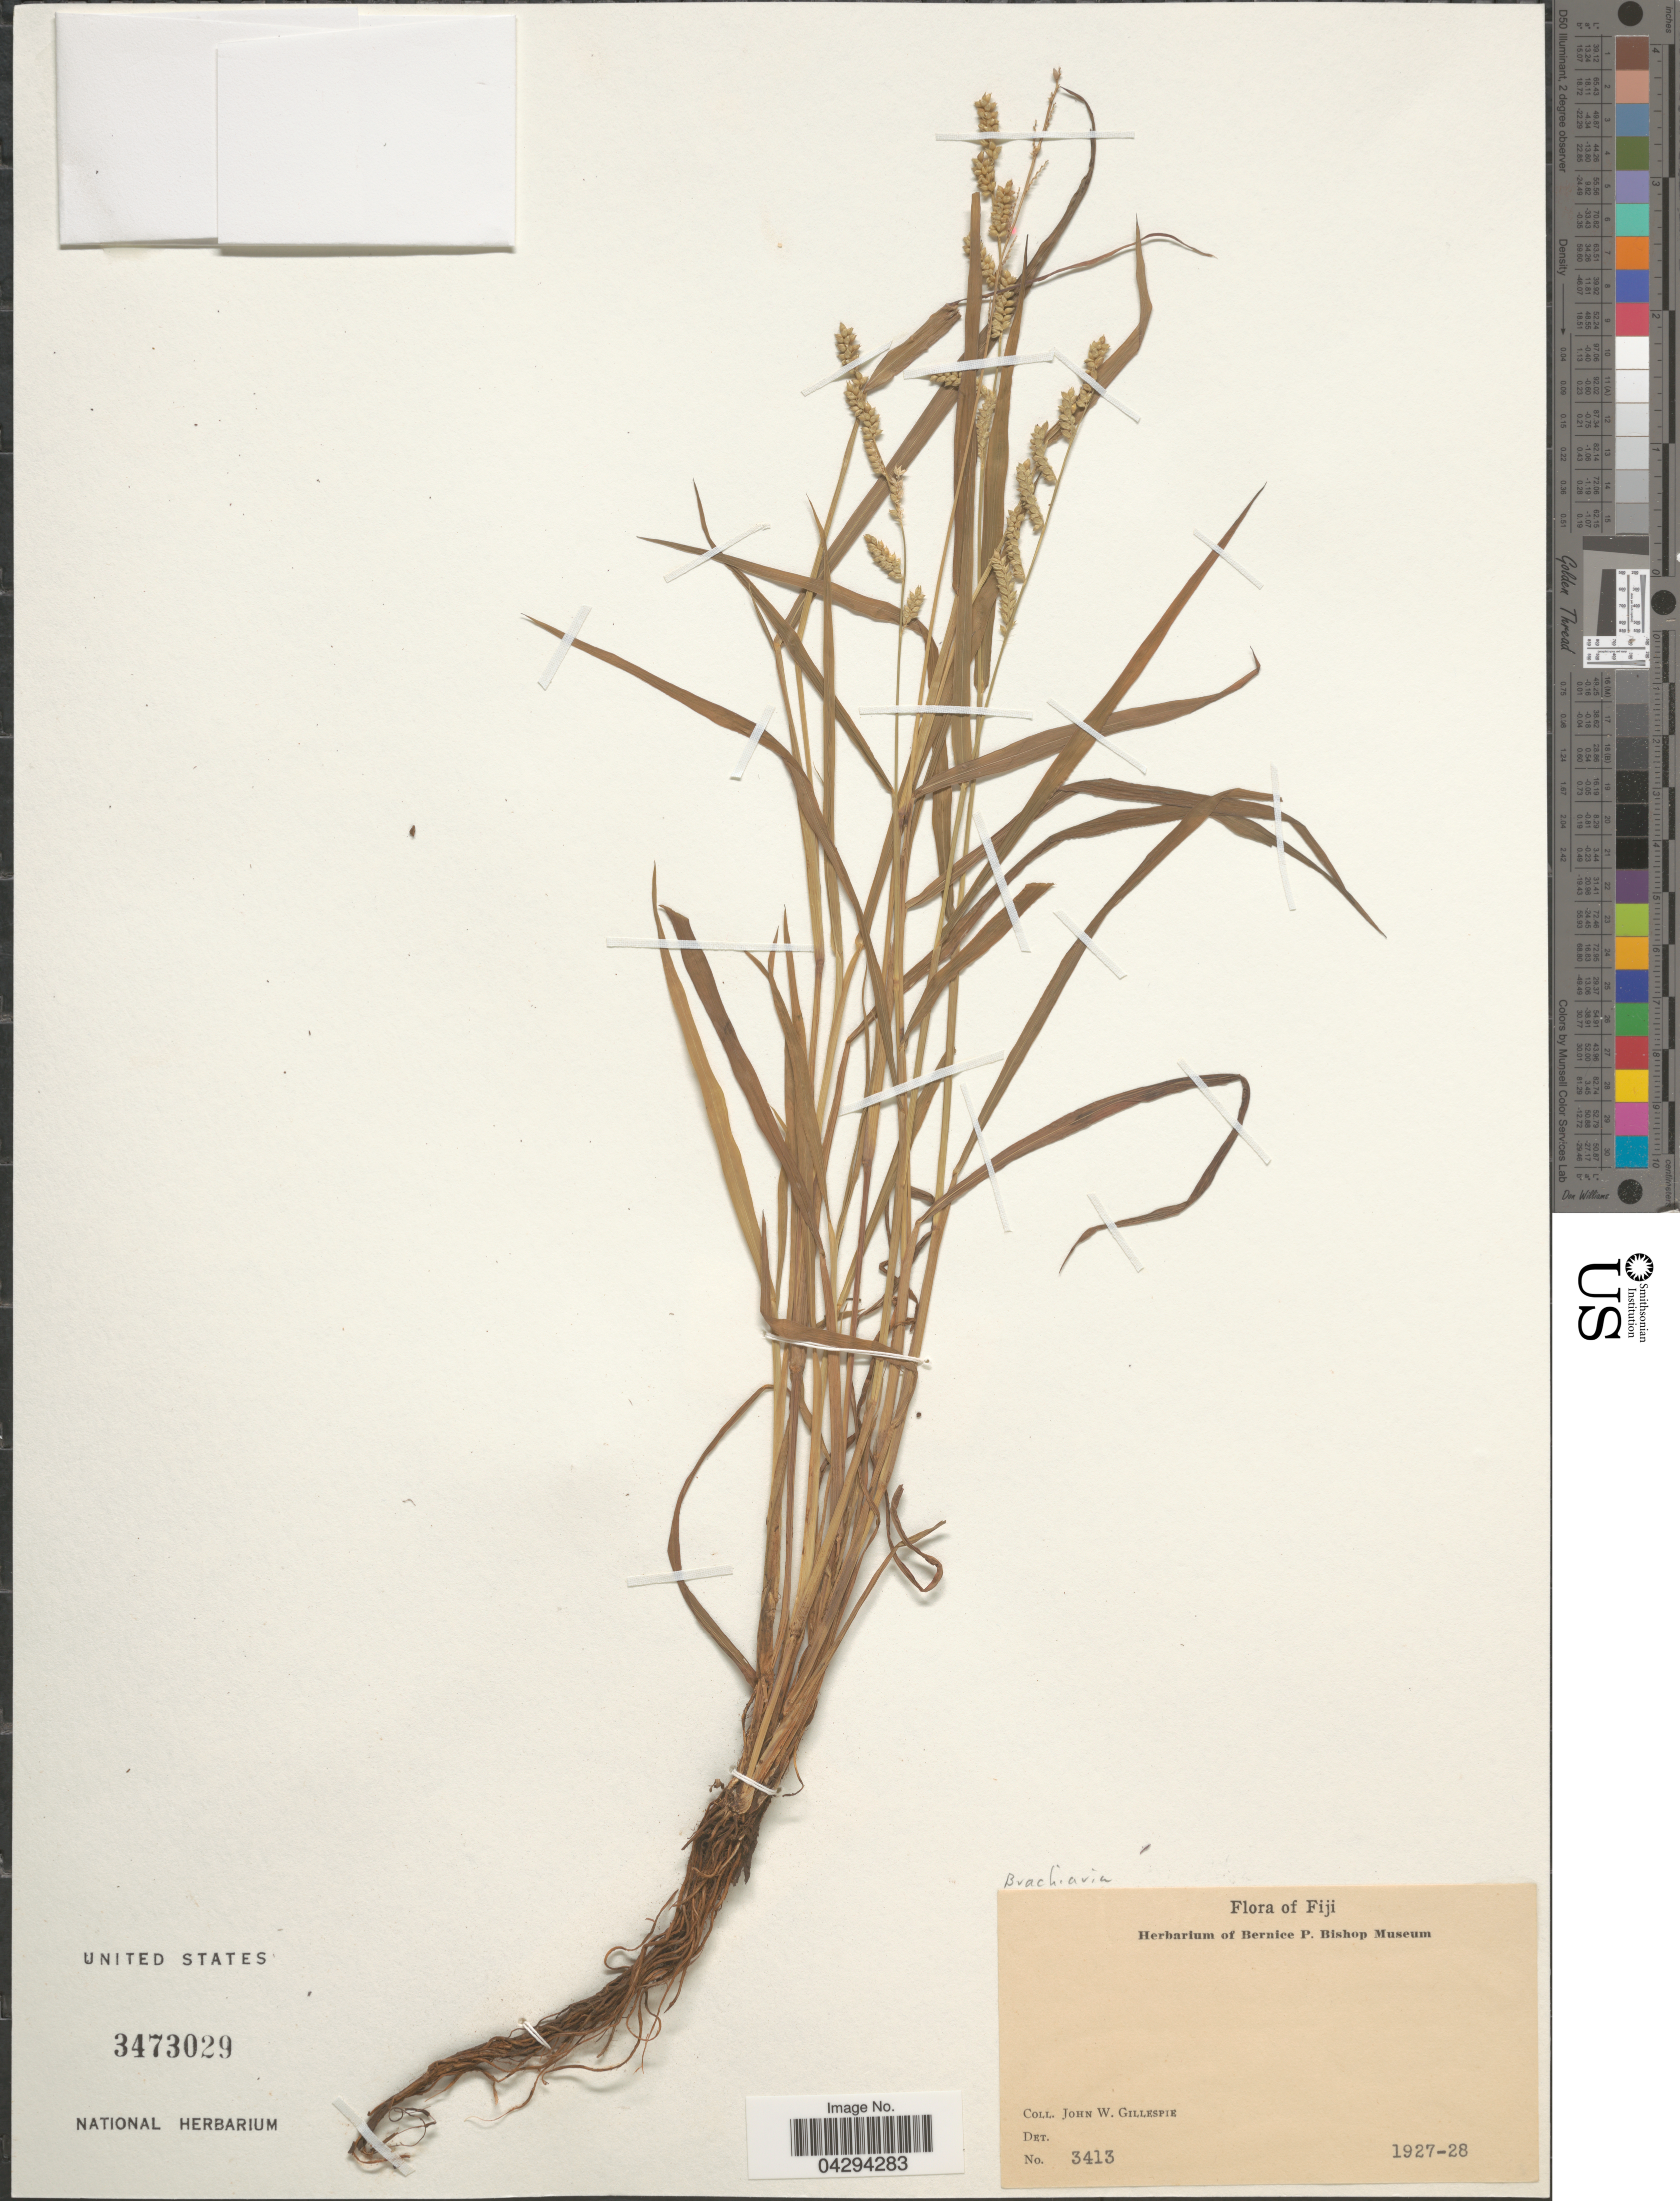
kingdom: Plantae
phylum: Tracheophyta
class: Liliopsida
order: Poales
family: Poaceae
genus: Urochloa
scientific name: Urochloa sp.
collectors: J. W. Gillespie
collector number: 3413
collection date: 1927/1928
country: Fiji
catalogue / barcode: US 3473029